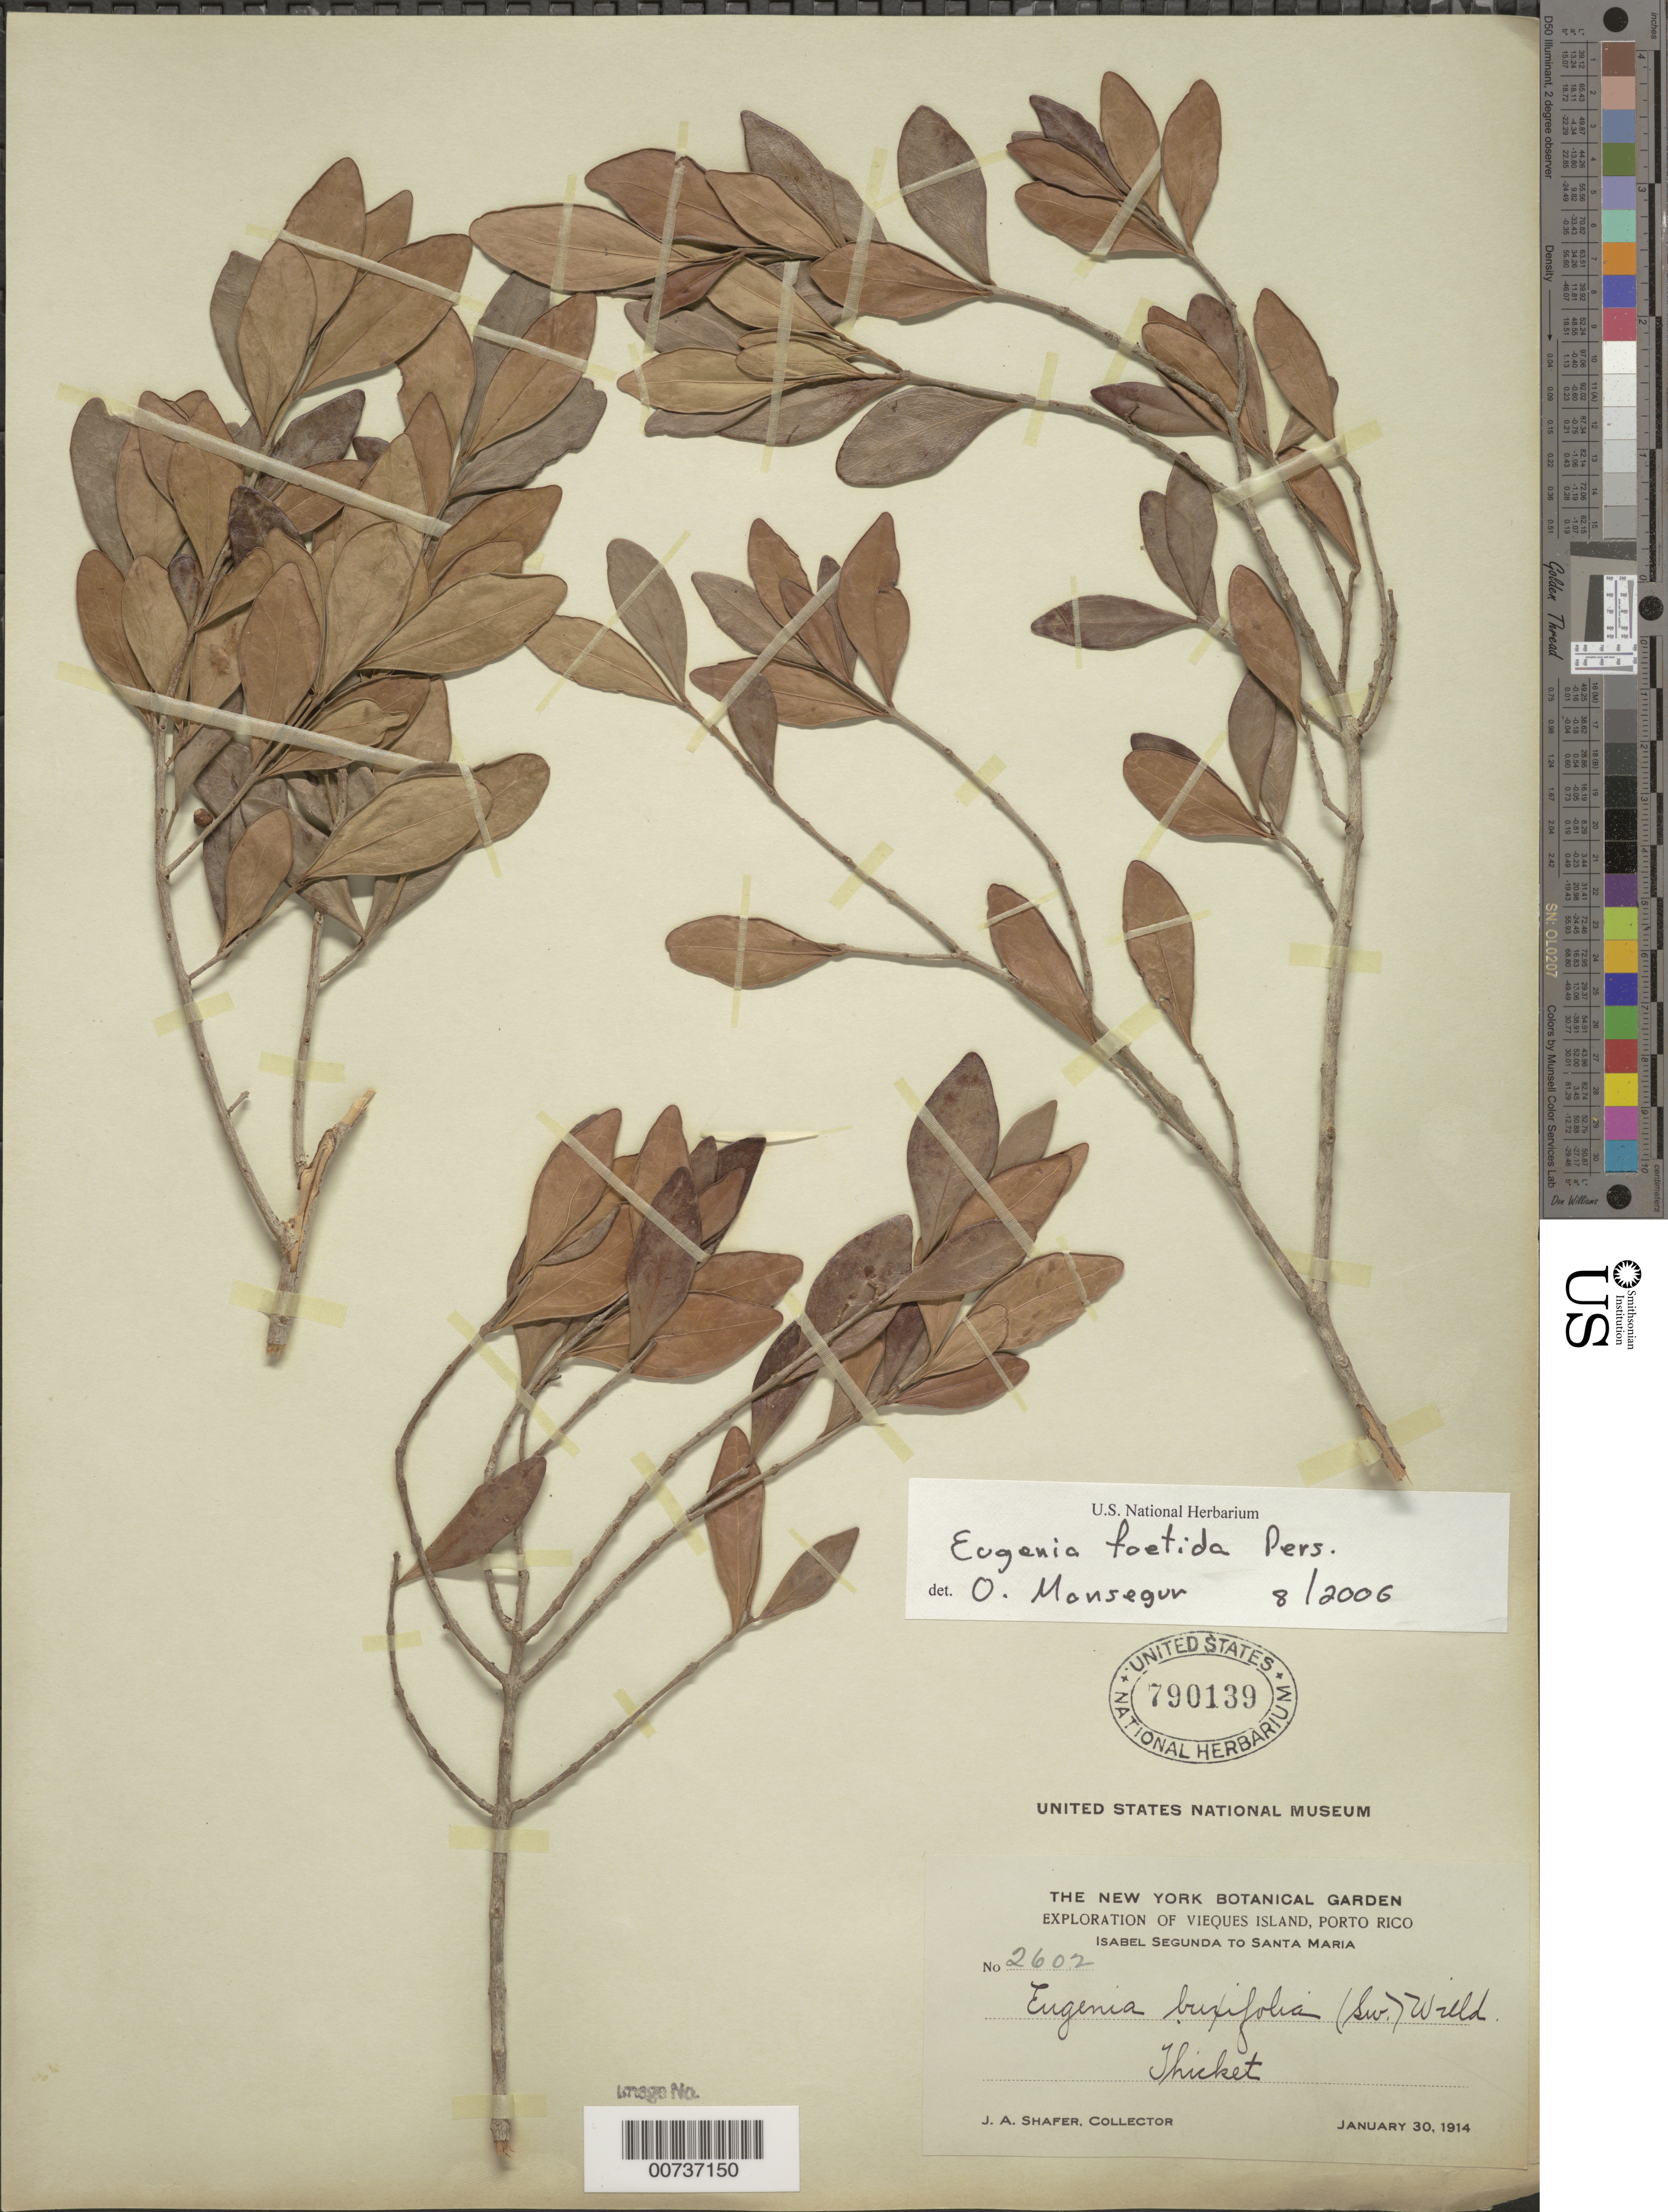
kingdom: Plantae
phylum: Tracheophyta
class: Magnoliopsida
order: Myrtales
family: Myrtaceae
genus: Eugenia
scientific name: Eugenia monticola var. monticola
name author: (Sw.) DC.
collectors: J. A. Shafer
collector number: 2602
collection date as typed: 30 Jan 1914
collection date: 1914-01-30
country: Puerto Rico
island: Vieques I.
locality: Isabel Segunda to Santa María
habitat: Thicket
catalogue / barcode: US 790139